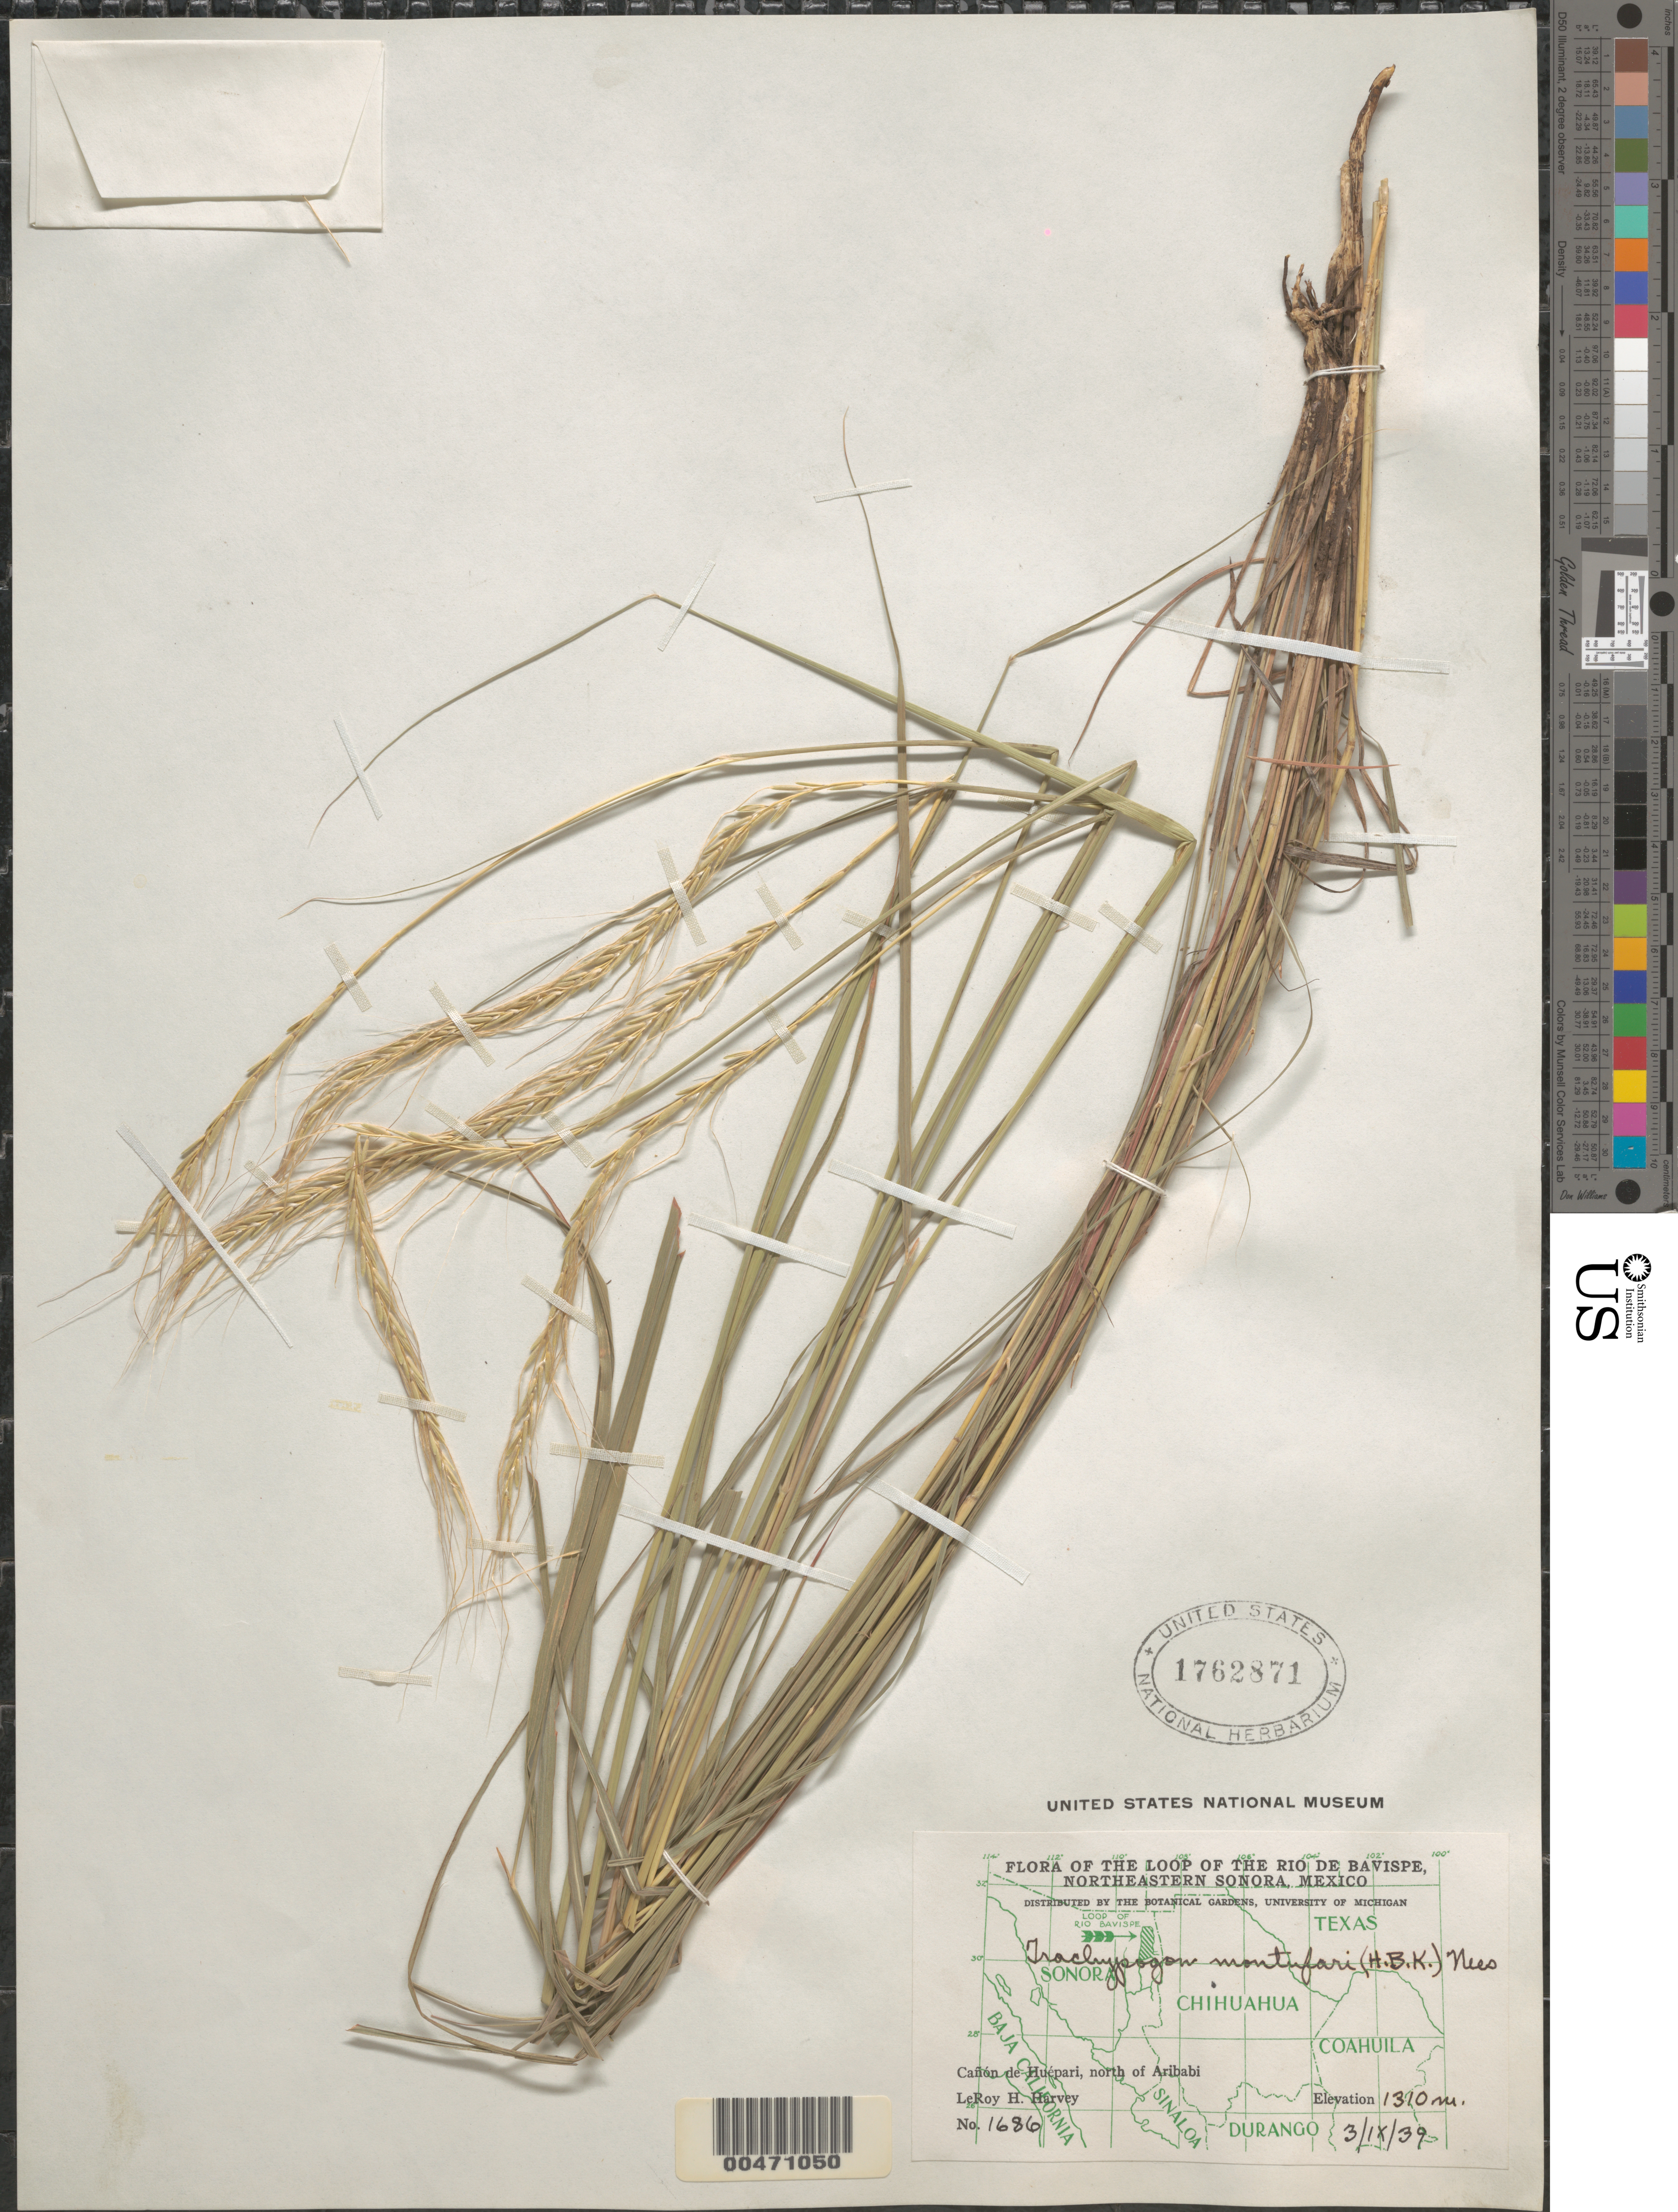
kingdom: Plantae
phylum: Tracheophyta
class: Liliopsida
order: Poales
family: Poaceae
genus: Trachypogon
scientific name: Trachypogon secundus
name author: (J. Presl) Scribn.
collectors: L. H. Harvey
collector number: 1686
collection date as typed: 3 Sep 1939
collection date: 1939-09-03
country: Mexico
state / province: Sonora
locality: Loop of the Rio de Bavispe, NE Sonora, Cañón de Huépari, N of Aribabi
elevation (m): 1310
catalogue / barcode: US 1762871